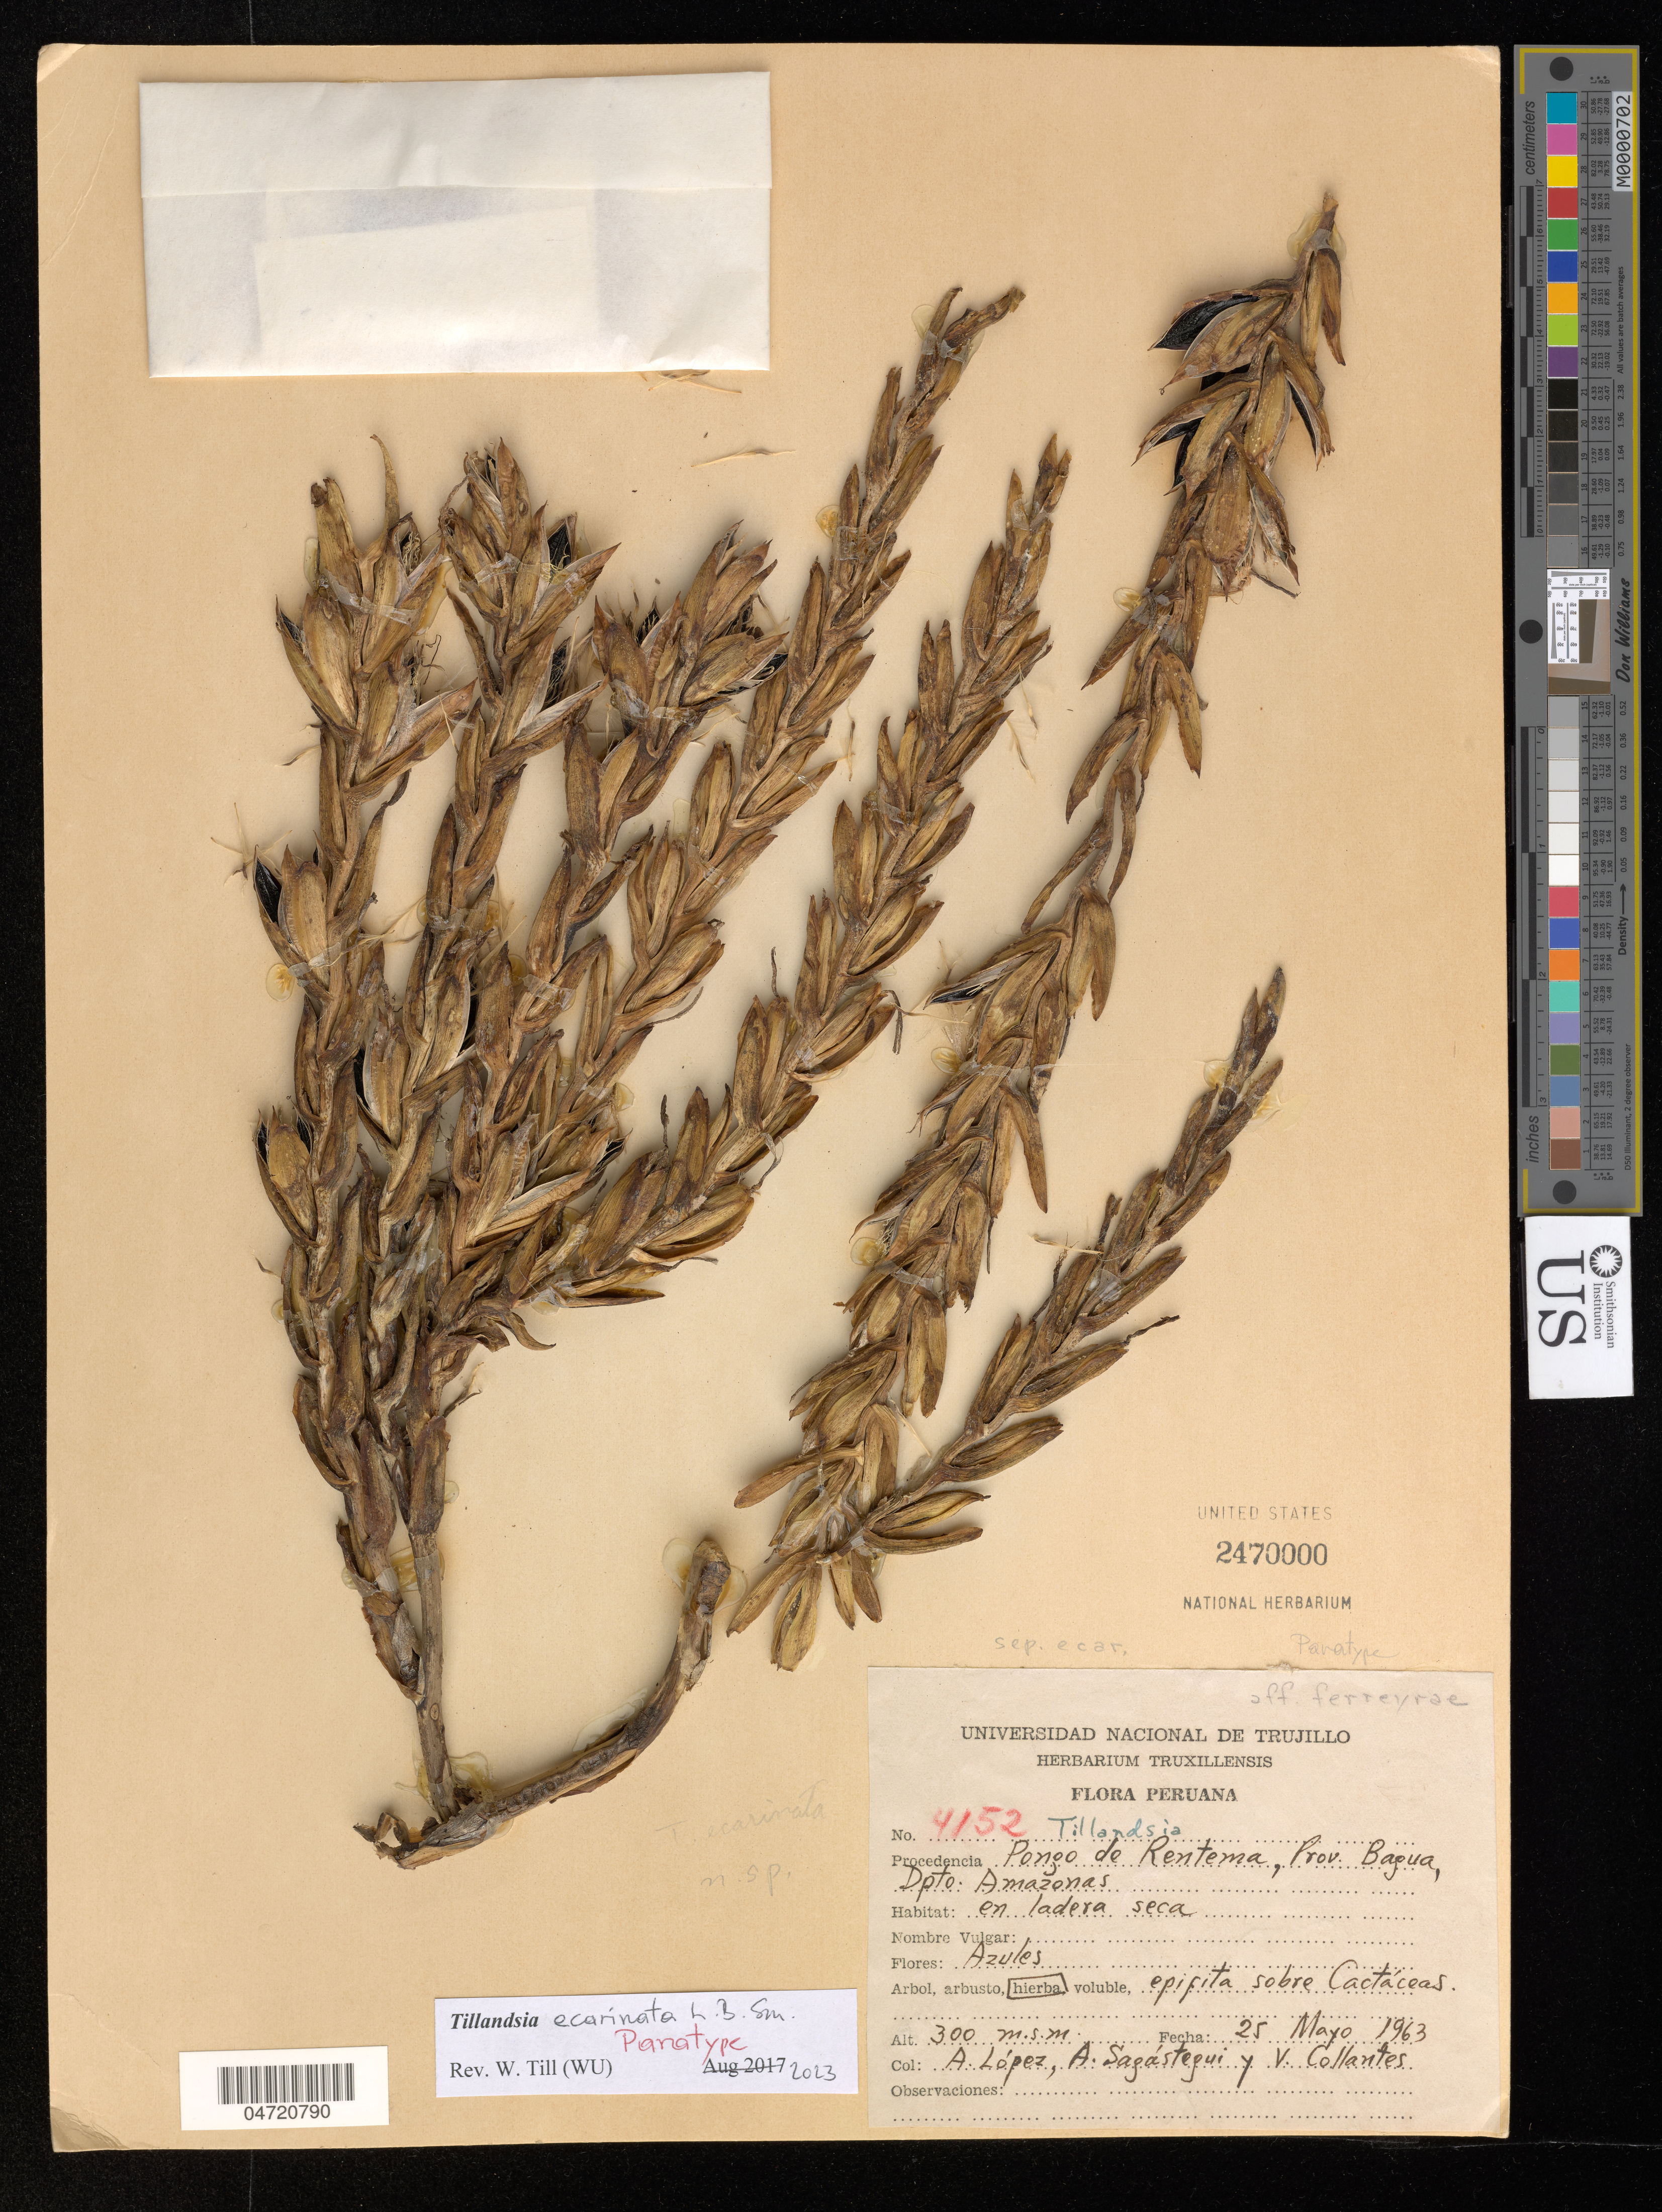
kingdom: Plantae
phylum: Tracheophyta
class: Liliopsida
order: Poales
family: Bromeliaceae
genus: Tillandsia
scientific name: Tillandsia ecarinata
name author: L.B. Sm.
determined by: Till, W.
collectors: A. López, A. Sagastegui & V. Collantes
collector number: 4152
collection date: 1963-05-25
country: Peru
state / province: Amazonas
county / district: Bagua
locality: Pongo de Rentema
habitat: En ladera seca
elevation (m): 300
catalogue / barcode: US 2470000